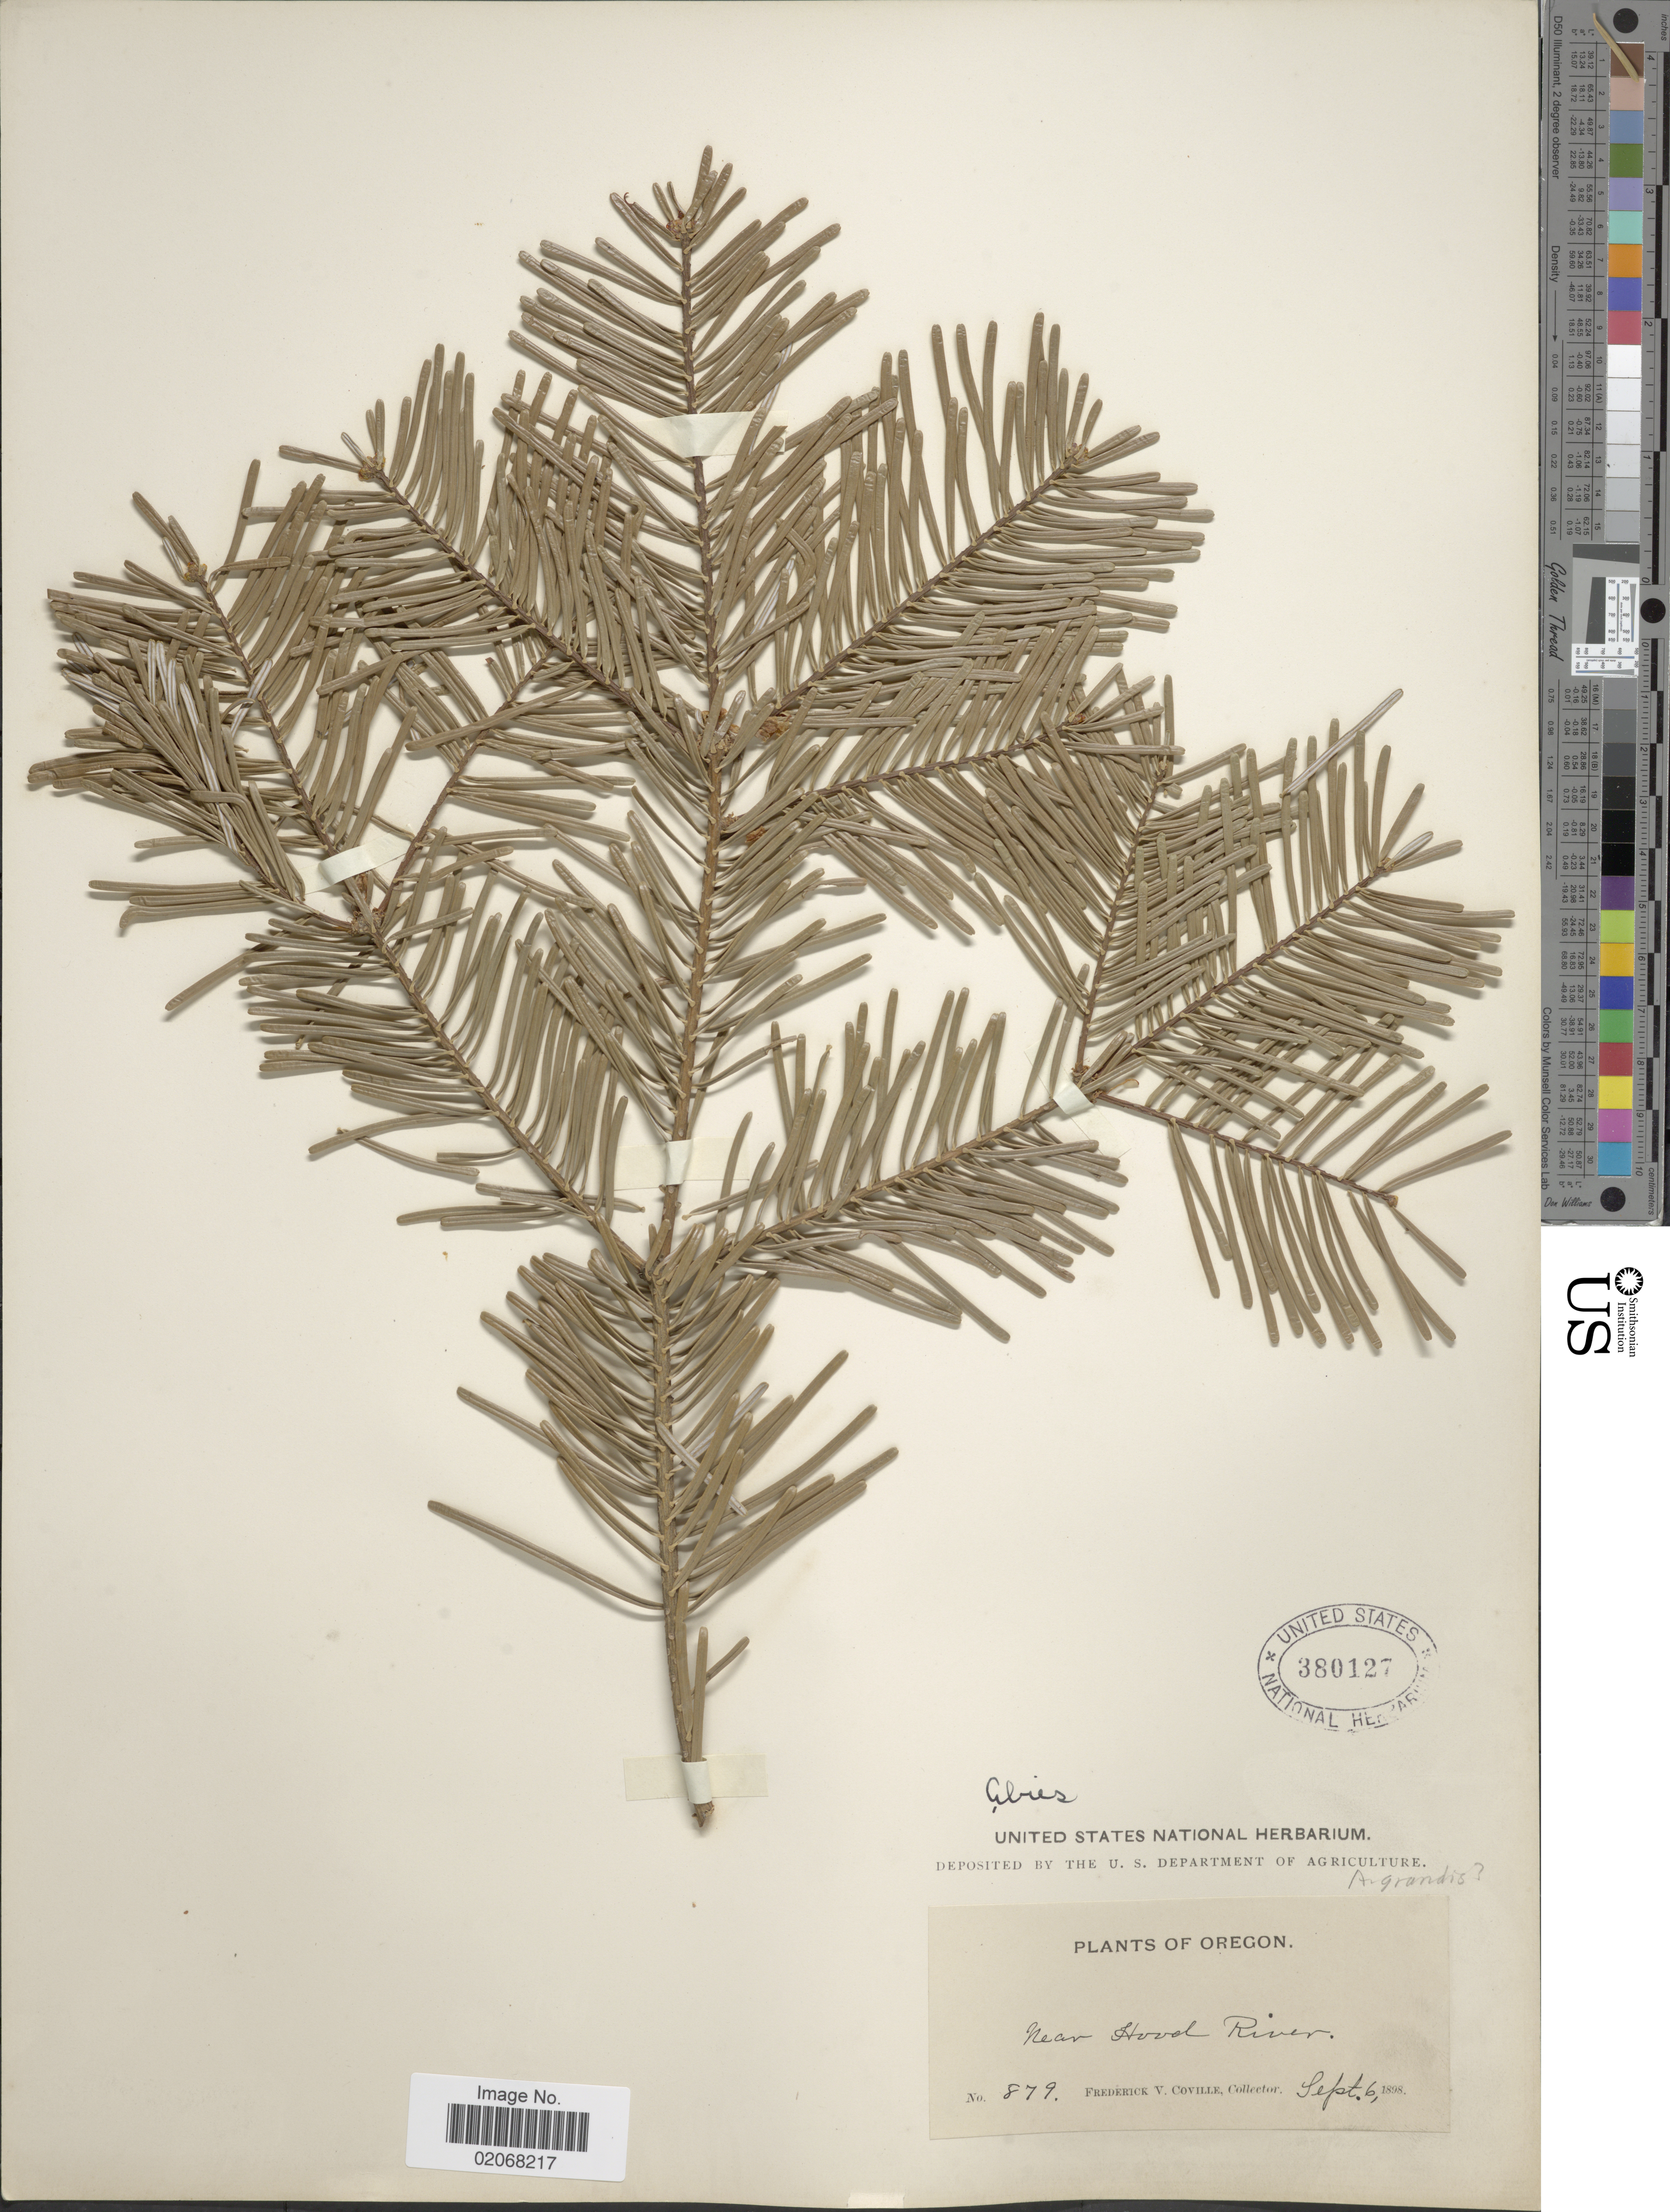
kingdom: Plantae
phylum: Tracheophyta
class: Pinopsida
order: Pinales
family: Pinaceae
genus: Abies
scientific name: Abies grandis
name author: (Douglas ex D. Don) Lindl.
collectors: F. V. Coville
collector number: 879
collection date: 1898-09-06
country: United States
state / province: Oregon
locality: Near Hood River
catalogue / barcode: US 380127